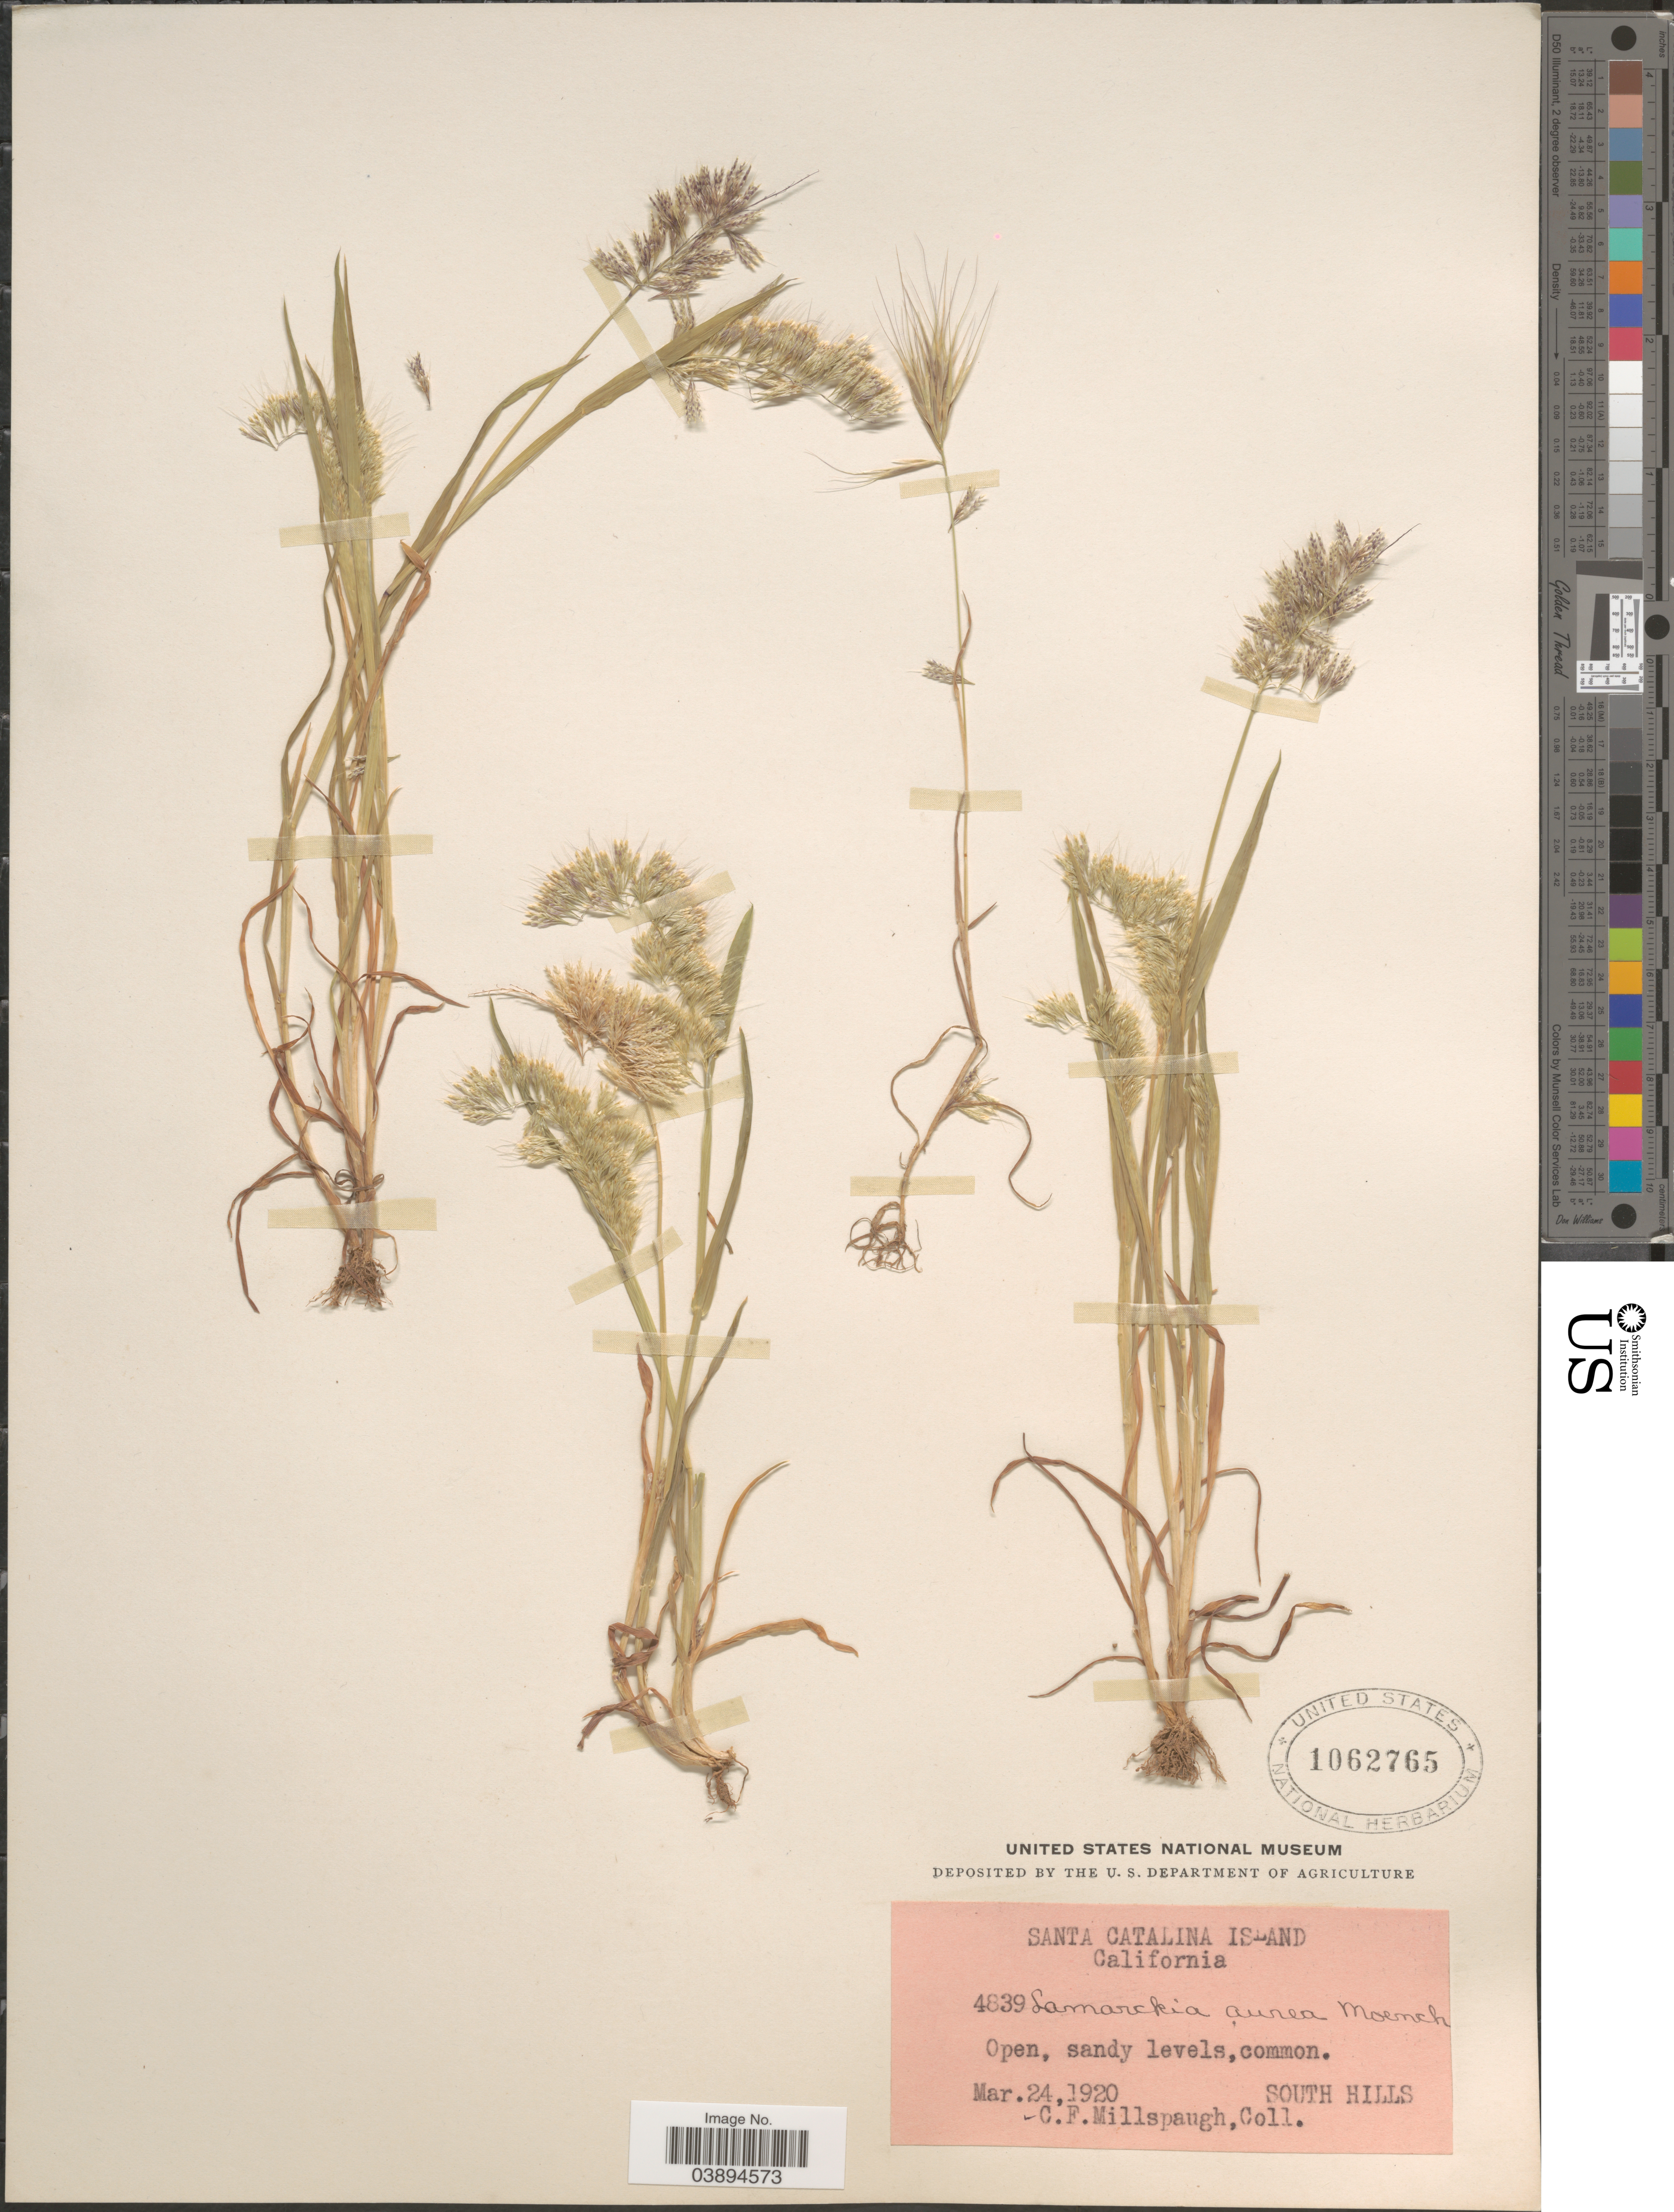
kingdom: Plantae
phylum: Tracheophyta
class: Liliopsida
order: Poales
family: Poaceae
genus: Lamarckia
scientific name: Lamarckia aurea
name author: (L.) Moench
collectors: C. F. Millspaugh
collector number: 4839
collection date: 1920-03-24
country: United States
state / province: California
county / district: Los Angeles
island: Santa Catalina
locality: Santa Catalina Island. South Hills.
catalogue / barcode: US 1062765